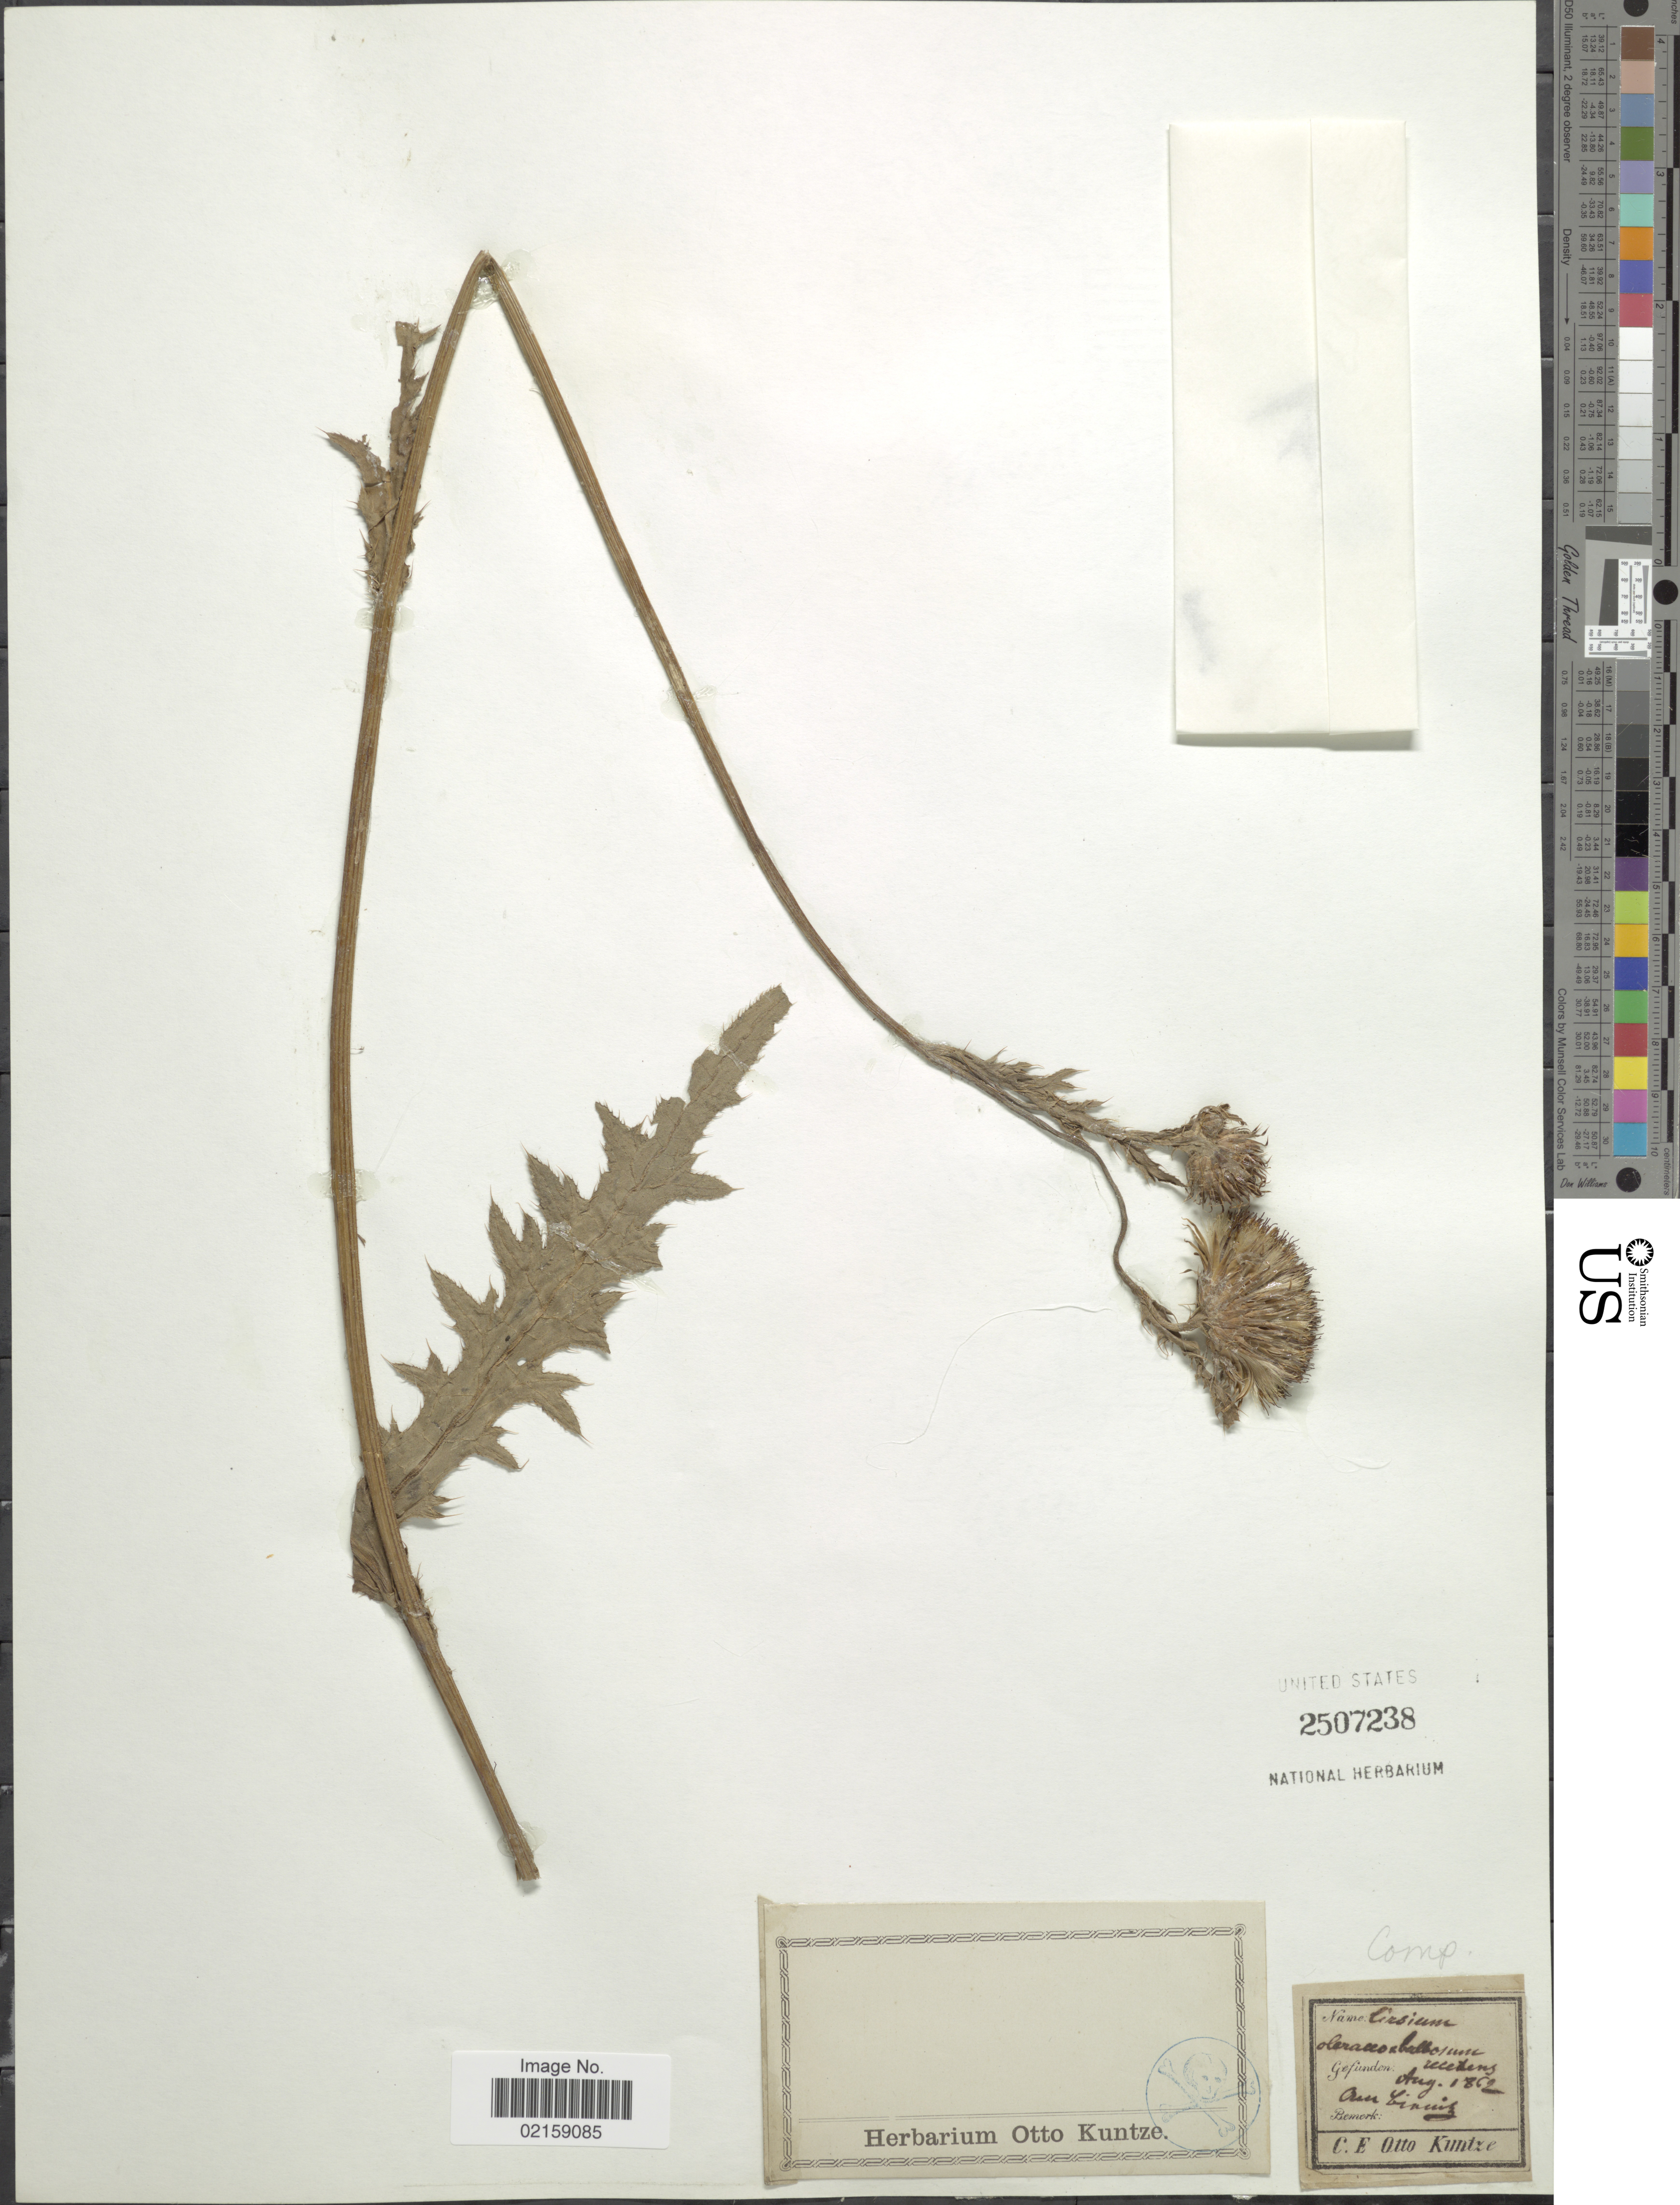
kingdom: Plantae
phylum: Tracheophyta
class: Magnoliopsida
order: Asterales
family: Asteraceae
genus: Cirsium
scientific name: Cirsium oleraceum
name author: (L.) Scop.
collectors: C.E.O. Kuntze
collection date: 1862-08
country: Germany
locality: Groß Lüsewitz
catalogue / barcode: US 2507238